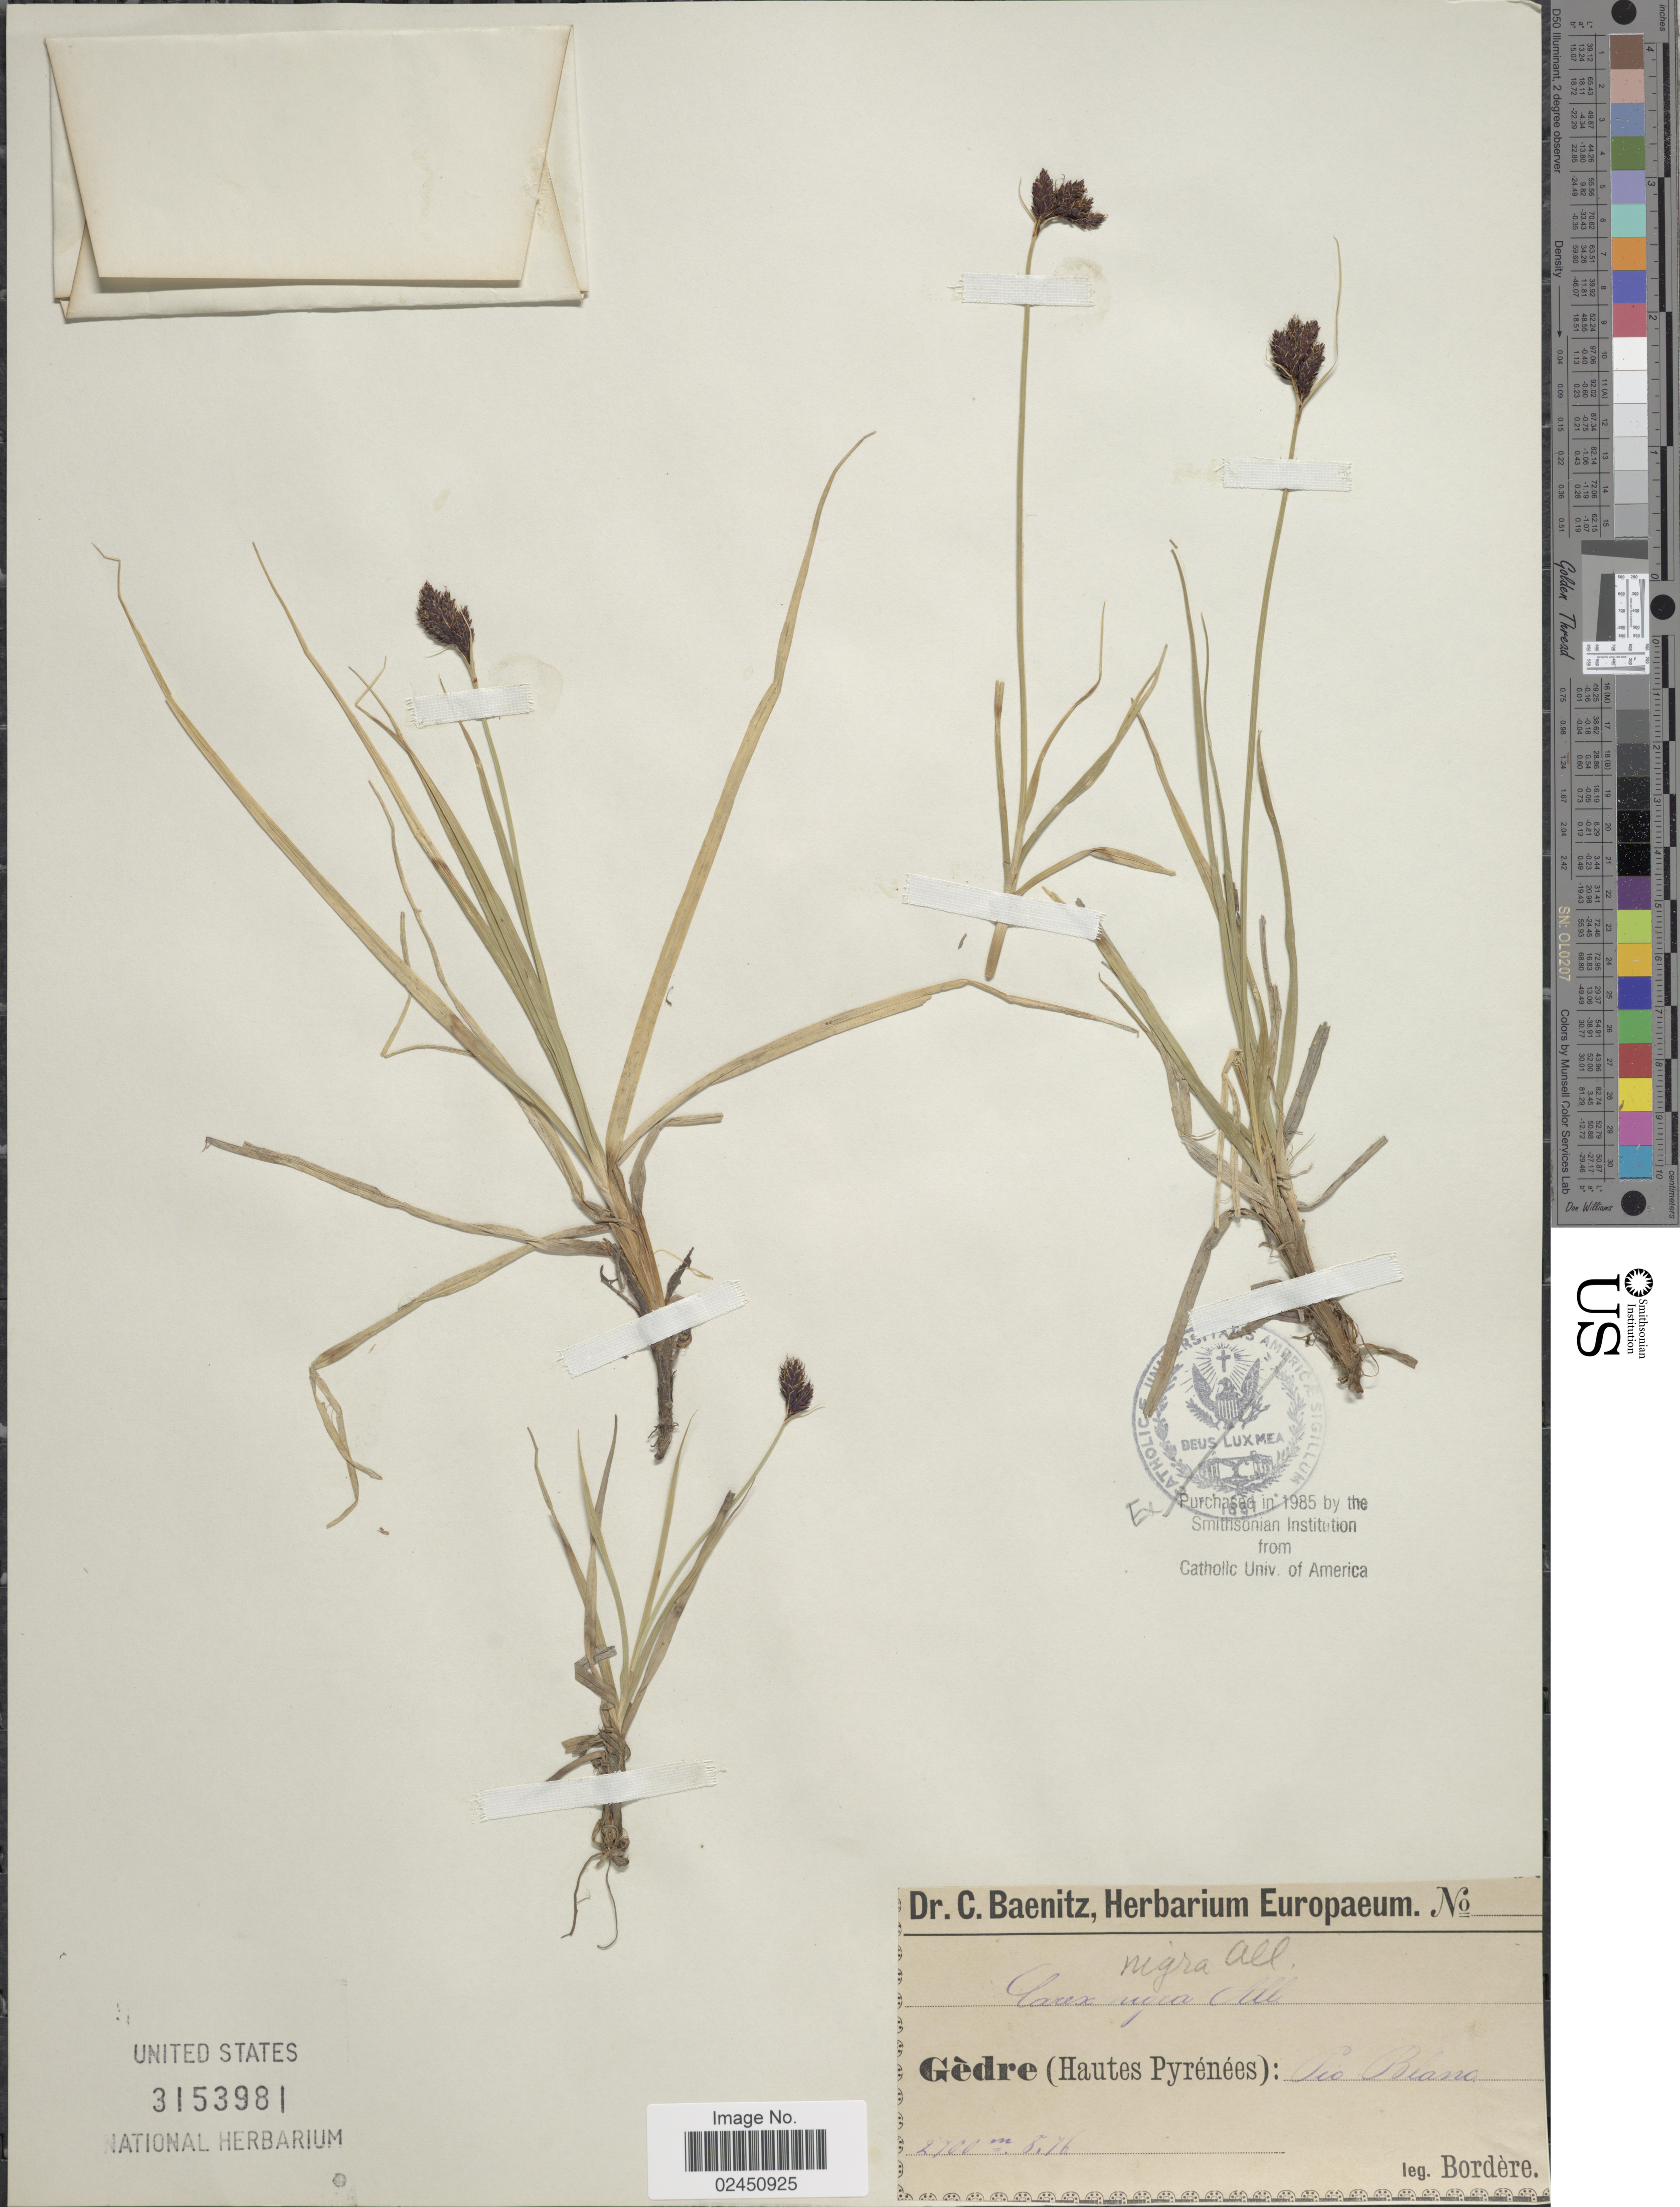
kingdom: Plantae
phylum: Tracheophyta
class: Liliopsida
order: Poales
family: Cyperaceae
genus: Carex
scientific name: Carex parviflora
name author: Host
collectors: -. Bordere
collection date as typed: Transcribed d/m/y: /8/76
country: France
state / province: Occitanie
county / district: Hautes-Pyrénées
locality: Gedre (Hautes Pyrenees) Pic Blanc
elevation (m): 2700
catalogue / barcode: US 3153981